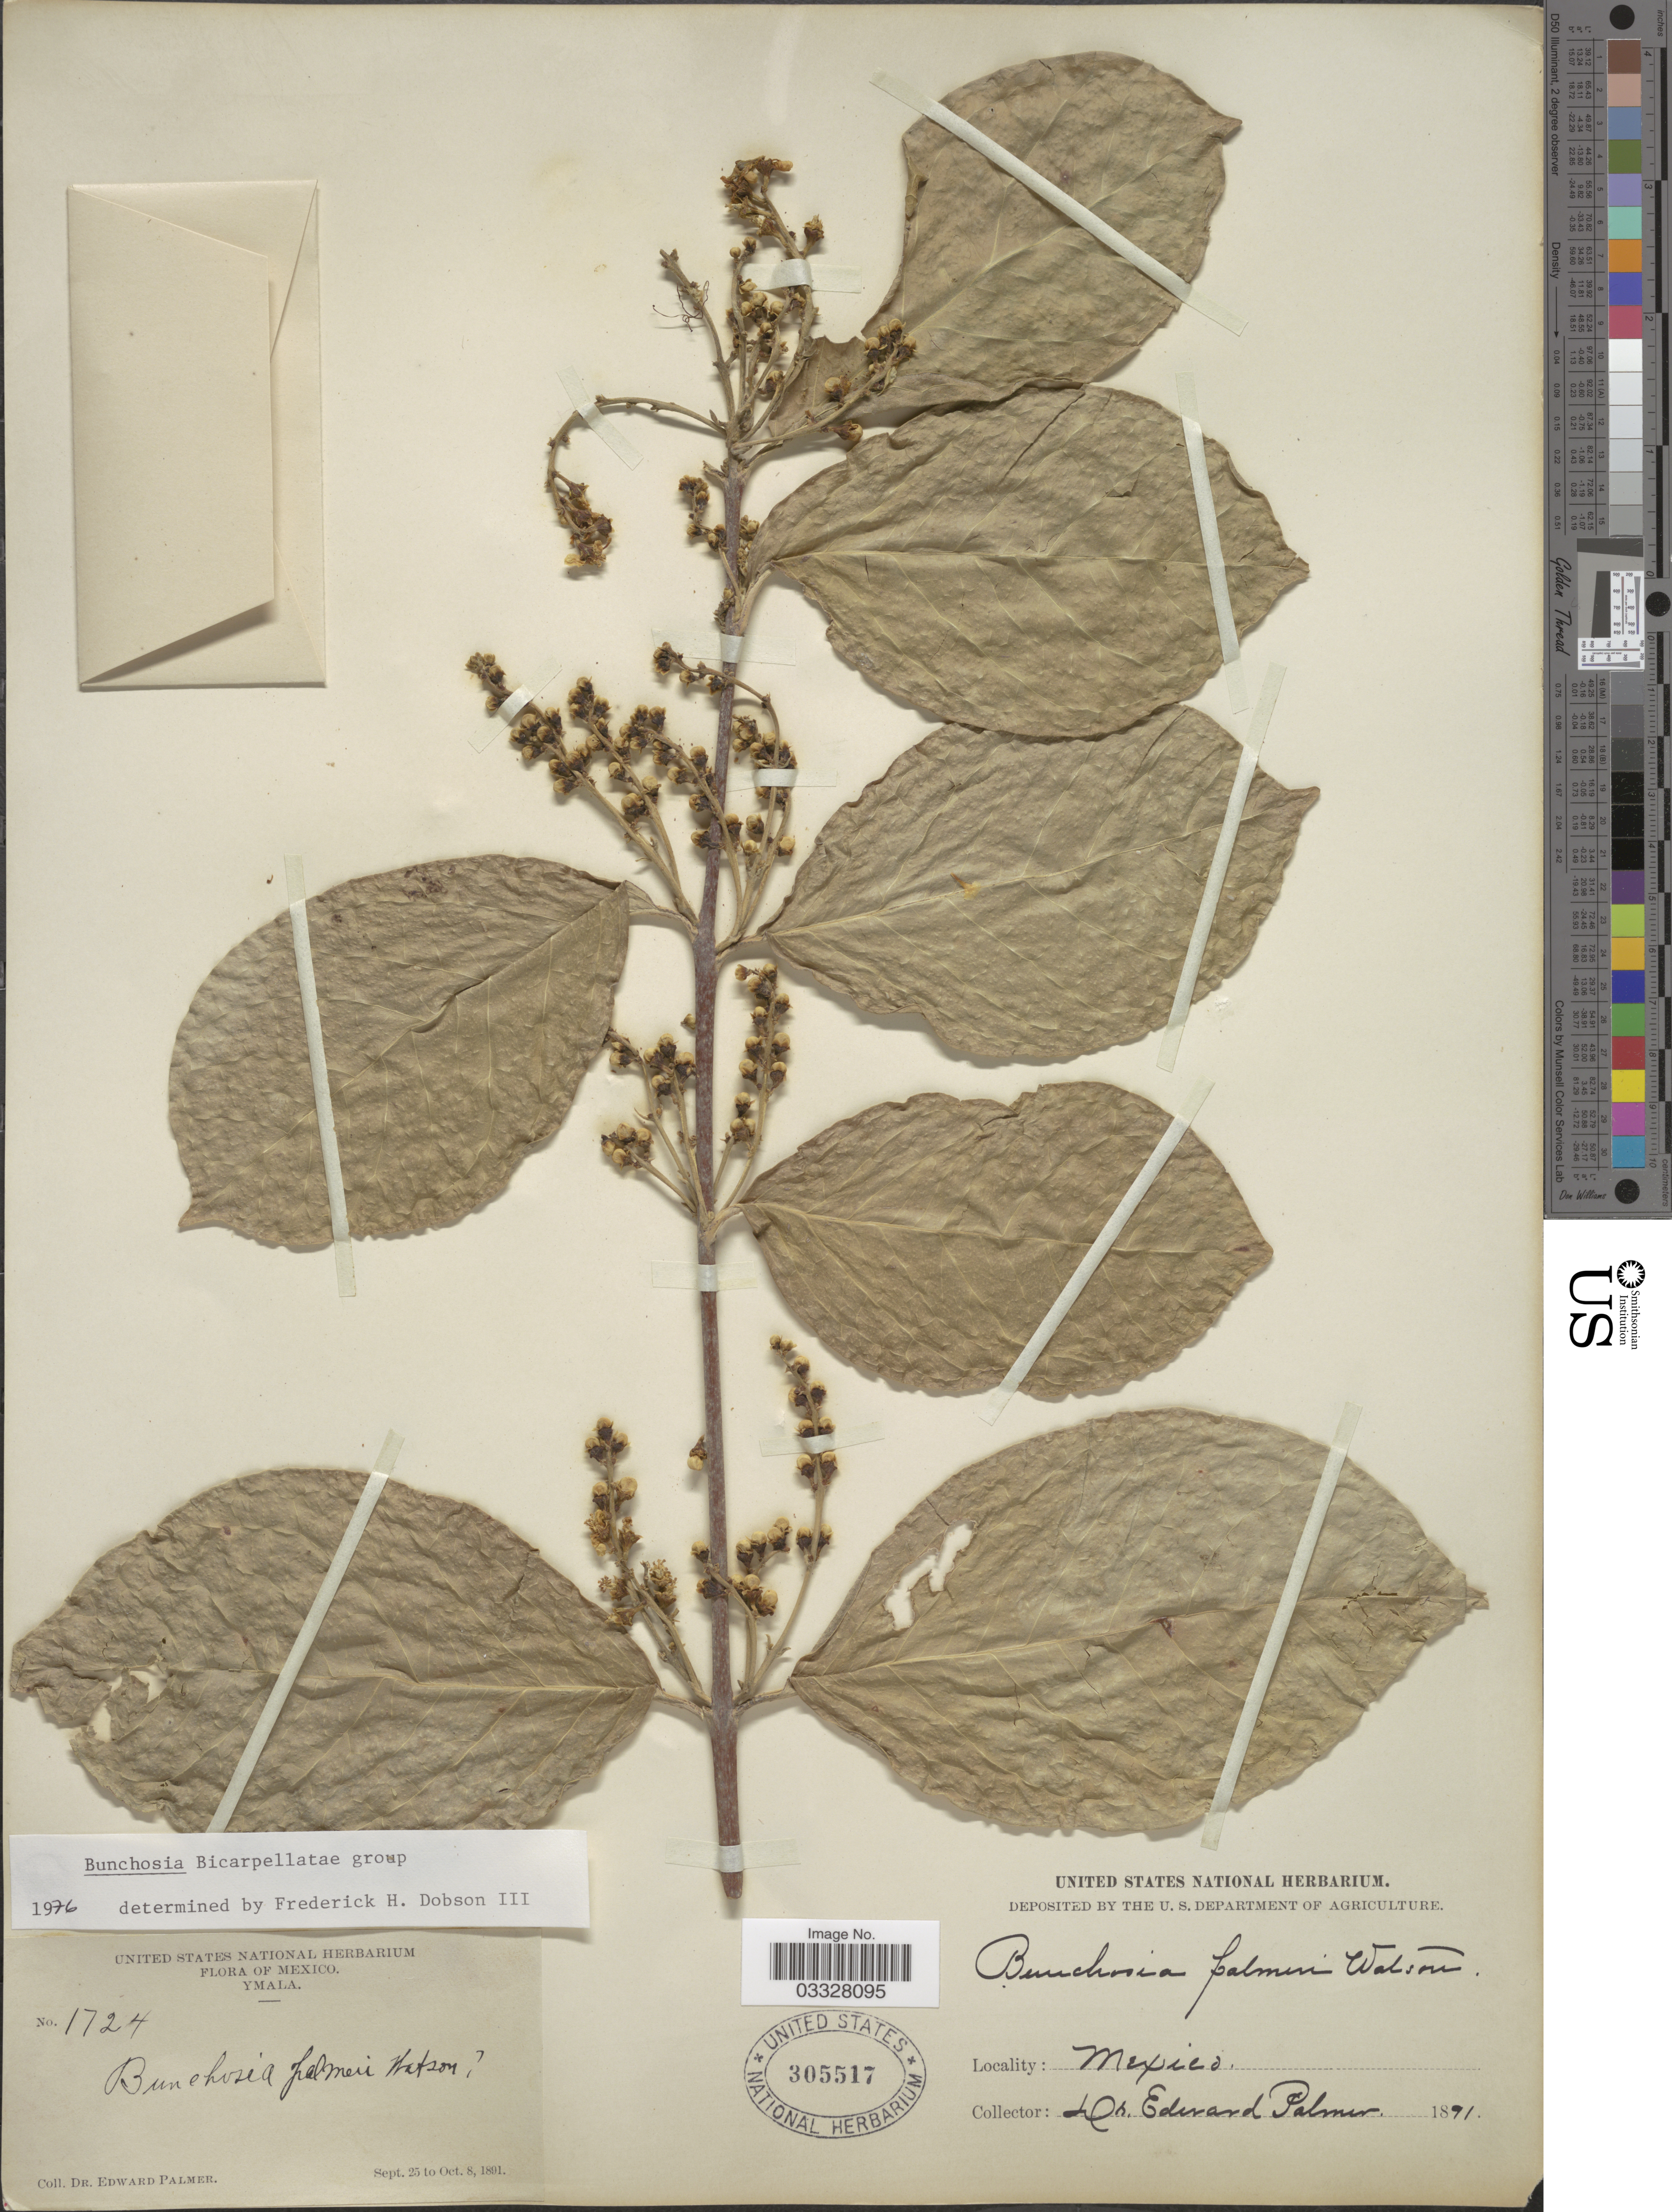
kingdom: Plantae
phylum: Tracheophyta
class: Magnoliopsida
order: Malpighiales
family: Malpighiaceae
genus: Bunchosia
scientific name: Bunchosia palmeri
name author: S. Watson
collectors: E. Palmer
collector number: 1724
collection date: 1891-09-25/1891-10-08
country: Mexico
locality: Ymala.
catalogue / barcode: US 305517